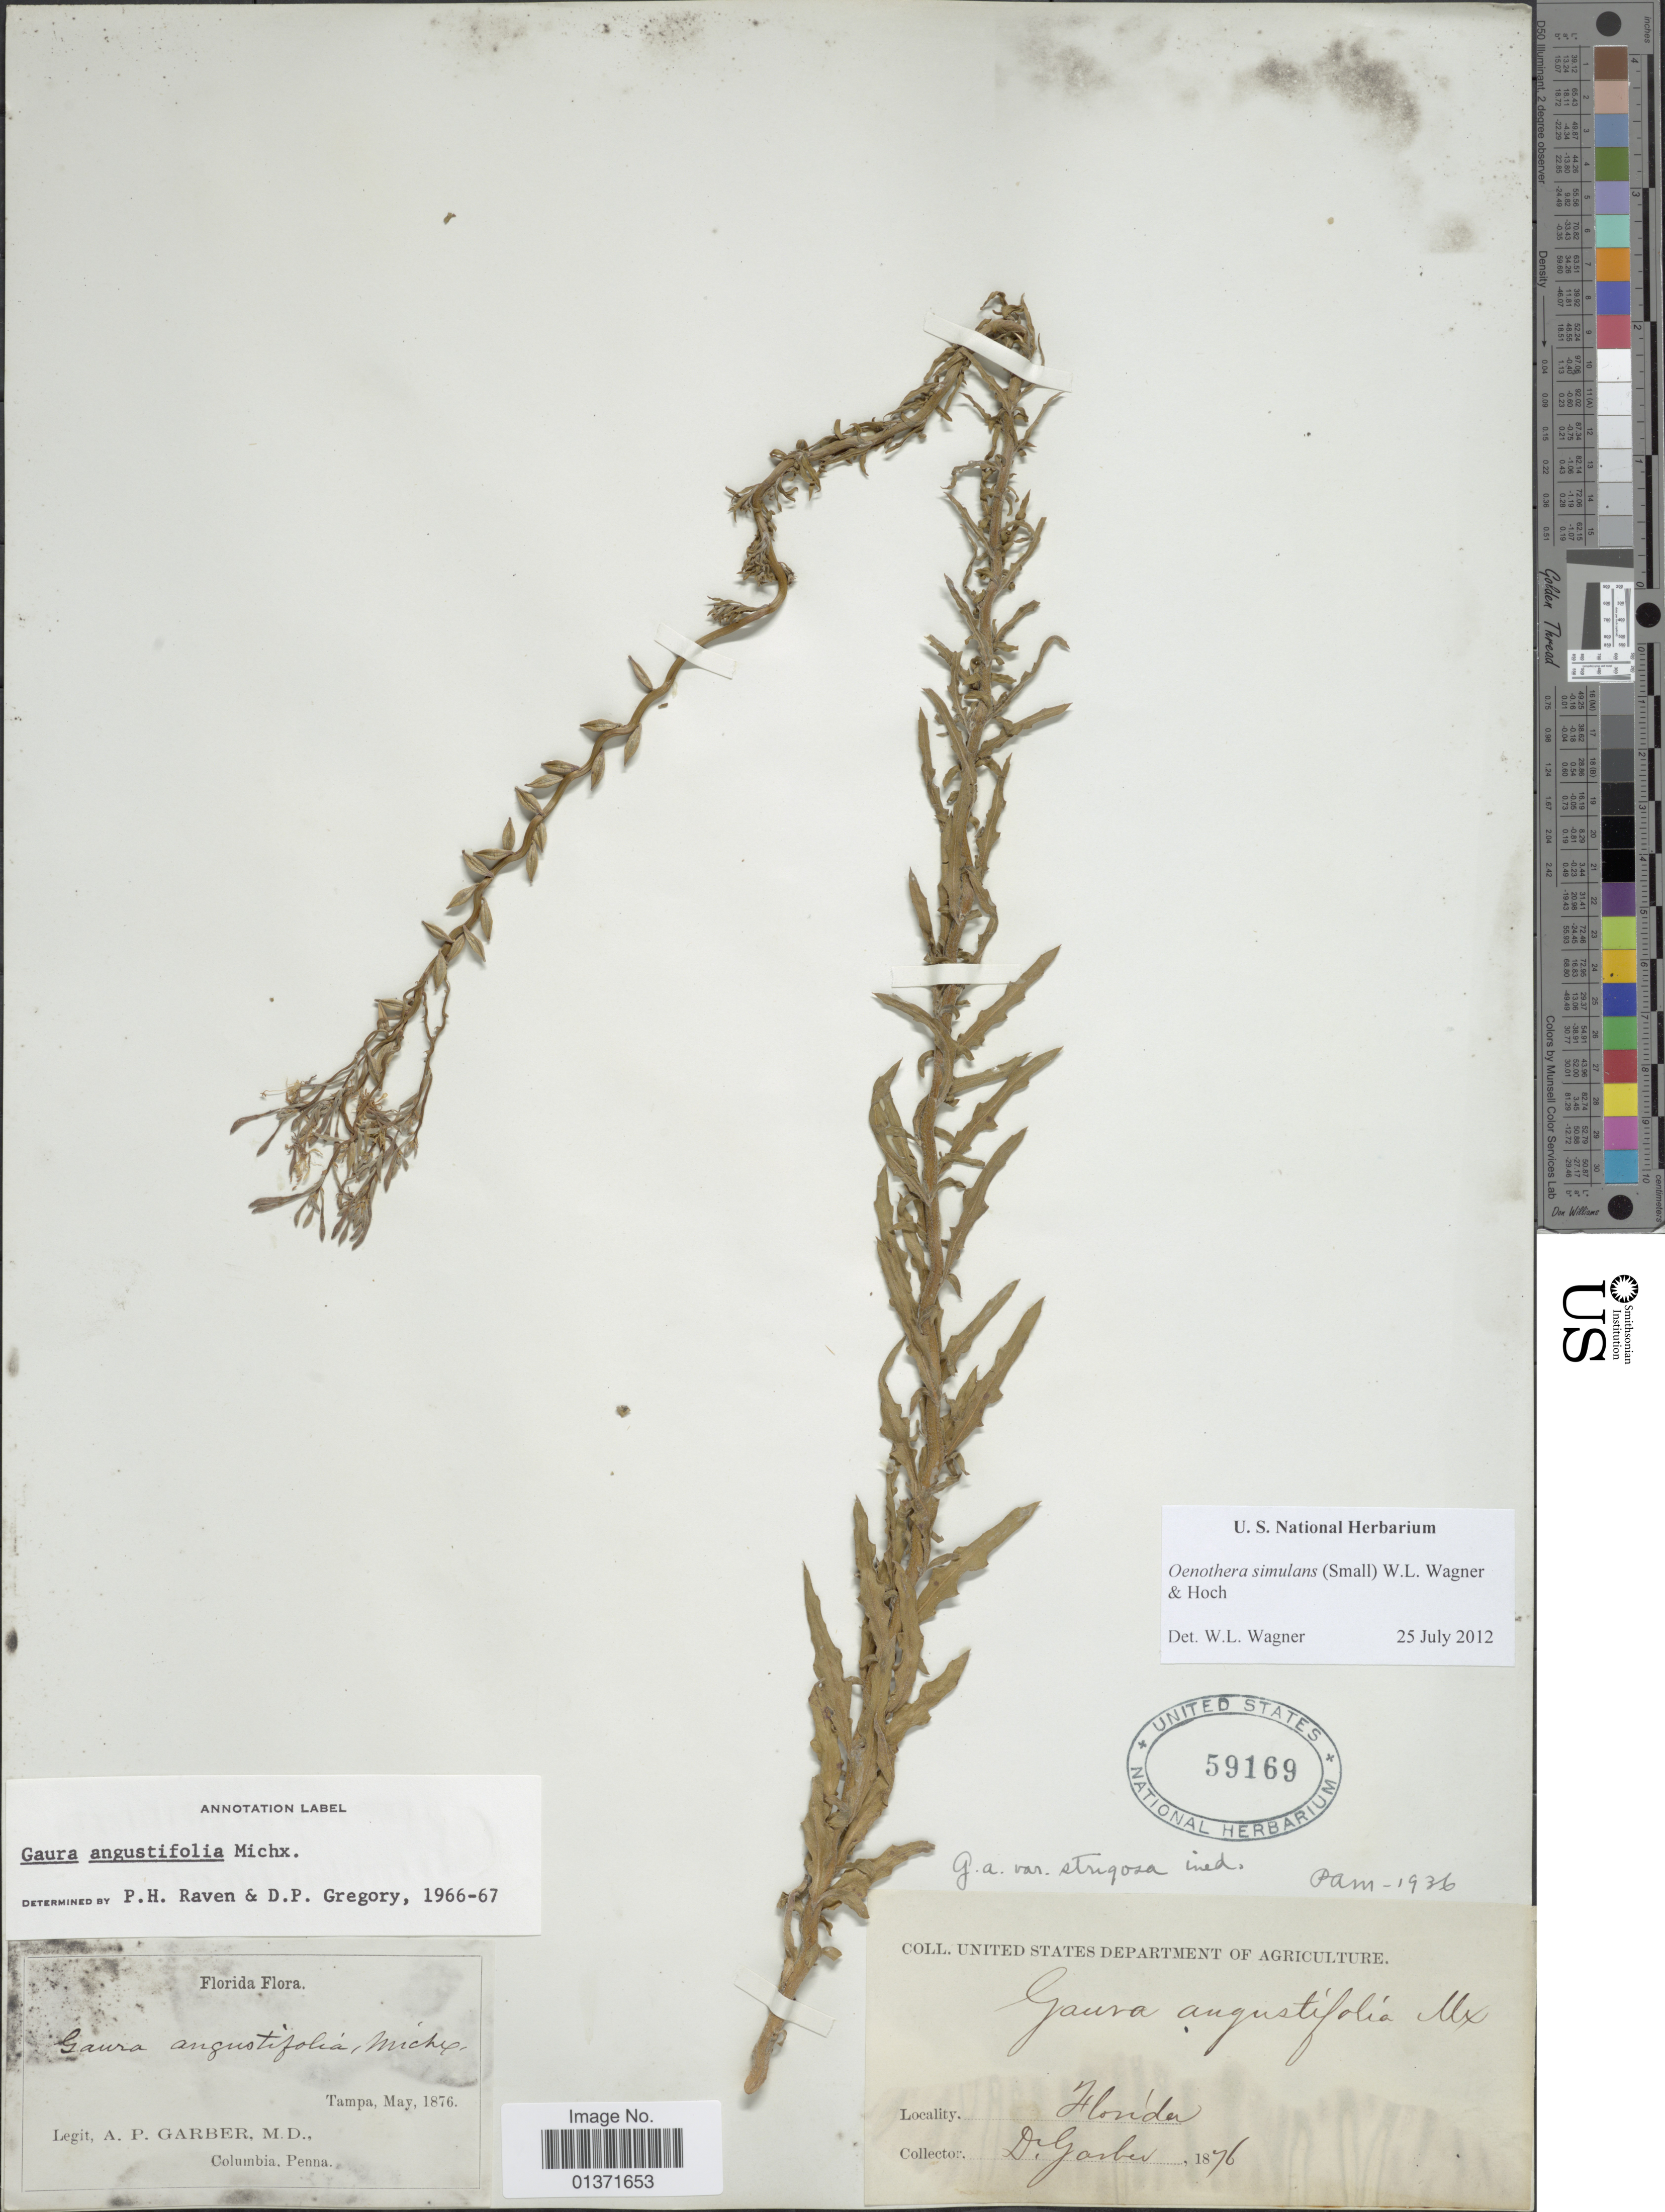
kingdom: Plantae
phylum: Tracheophyta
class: Magnoliopsida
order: Myrtales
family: Onagraceae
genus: Oenothera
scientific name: Oenothera simulans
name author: Michx.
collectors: A. P. Garber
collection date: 1876-05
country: United States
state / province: Florida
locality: Florida, Tampa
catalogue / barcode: US 59169